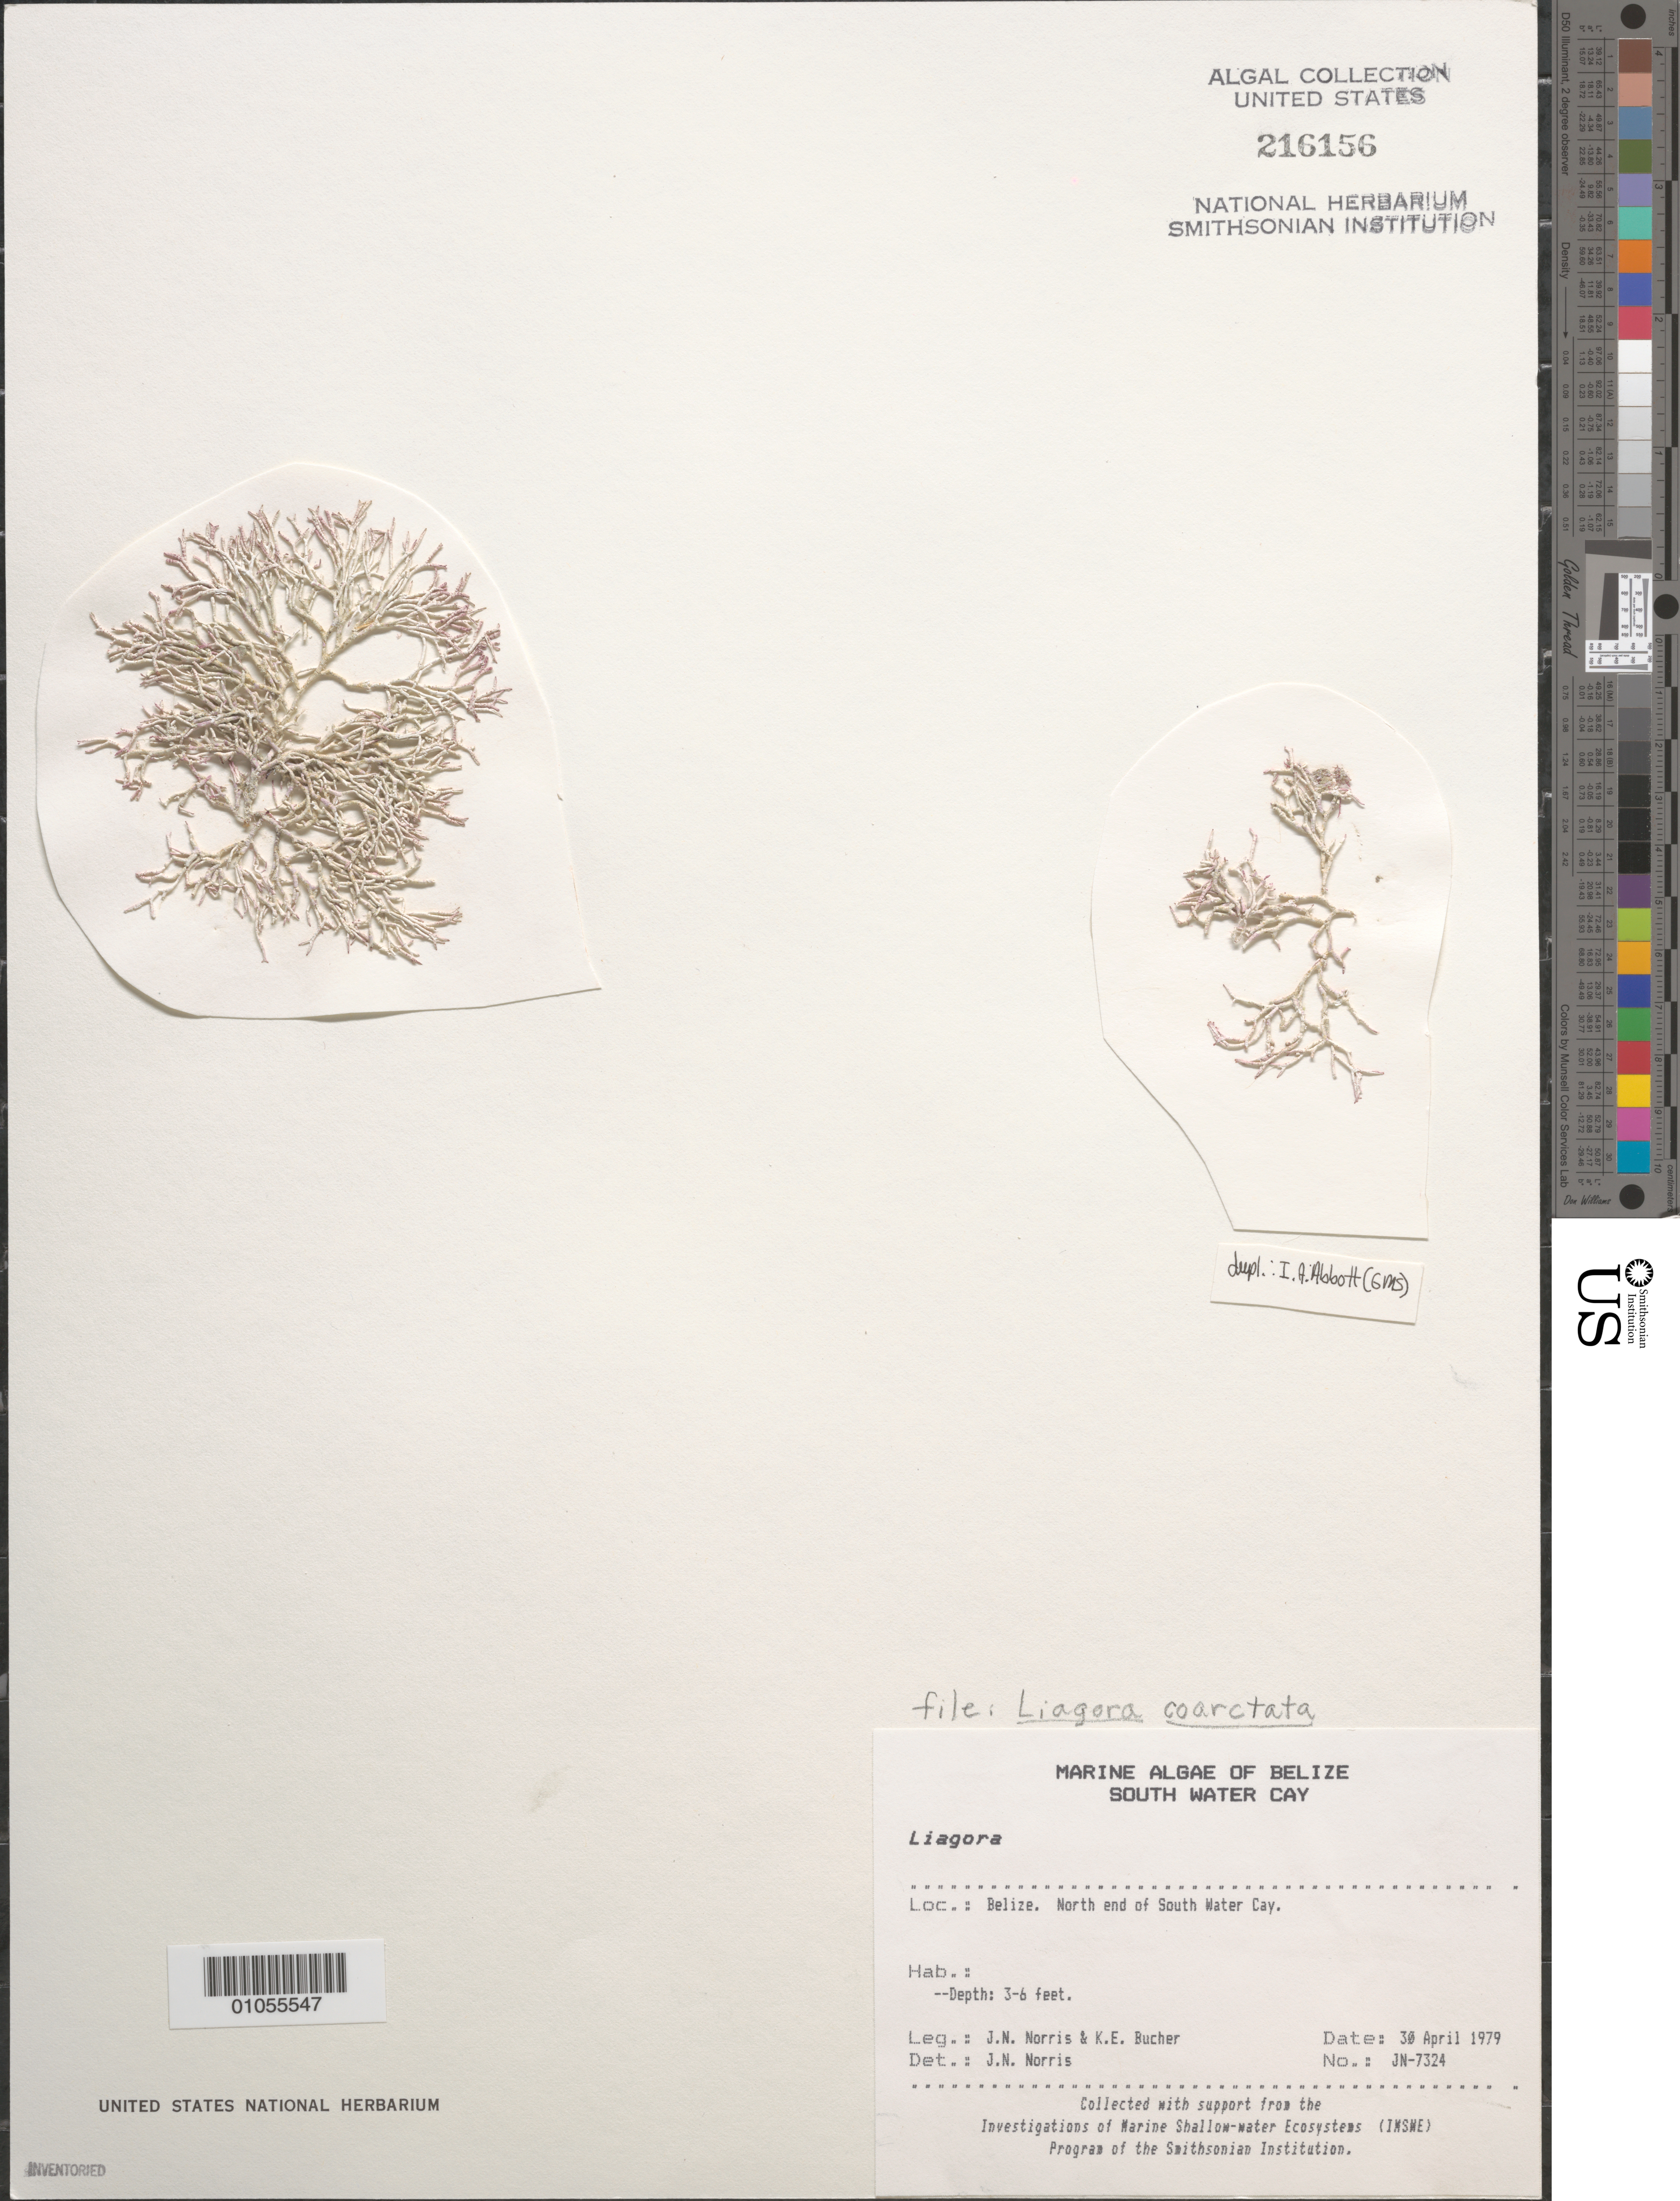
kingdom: Plantae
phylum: Rhodophyta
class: Florideophyceae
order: Nemaliales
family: Liagoraceae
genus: Liagora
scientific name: Liagora turneri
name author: Zanardini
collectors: J. N. Norris & K. E. Bucher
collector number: JN-7324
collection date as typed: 30 Apr 1979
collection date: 1979-04-30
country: Belize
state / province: Stann Creek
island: South Water Cay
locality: North end of the cay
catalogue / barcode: US 216156